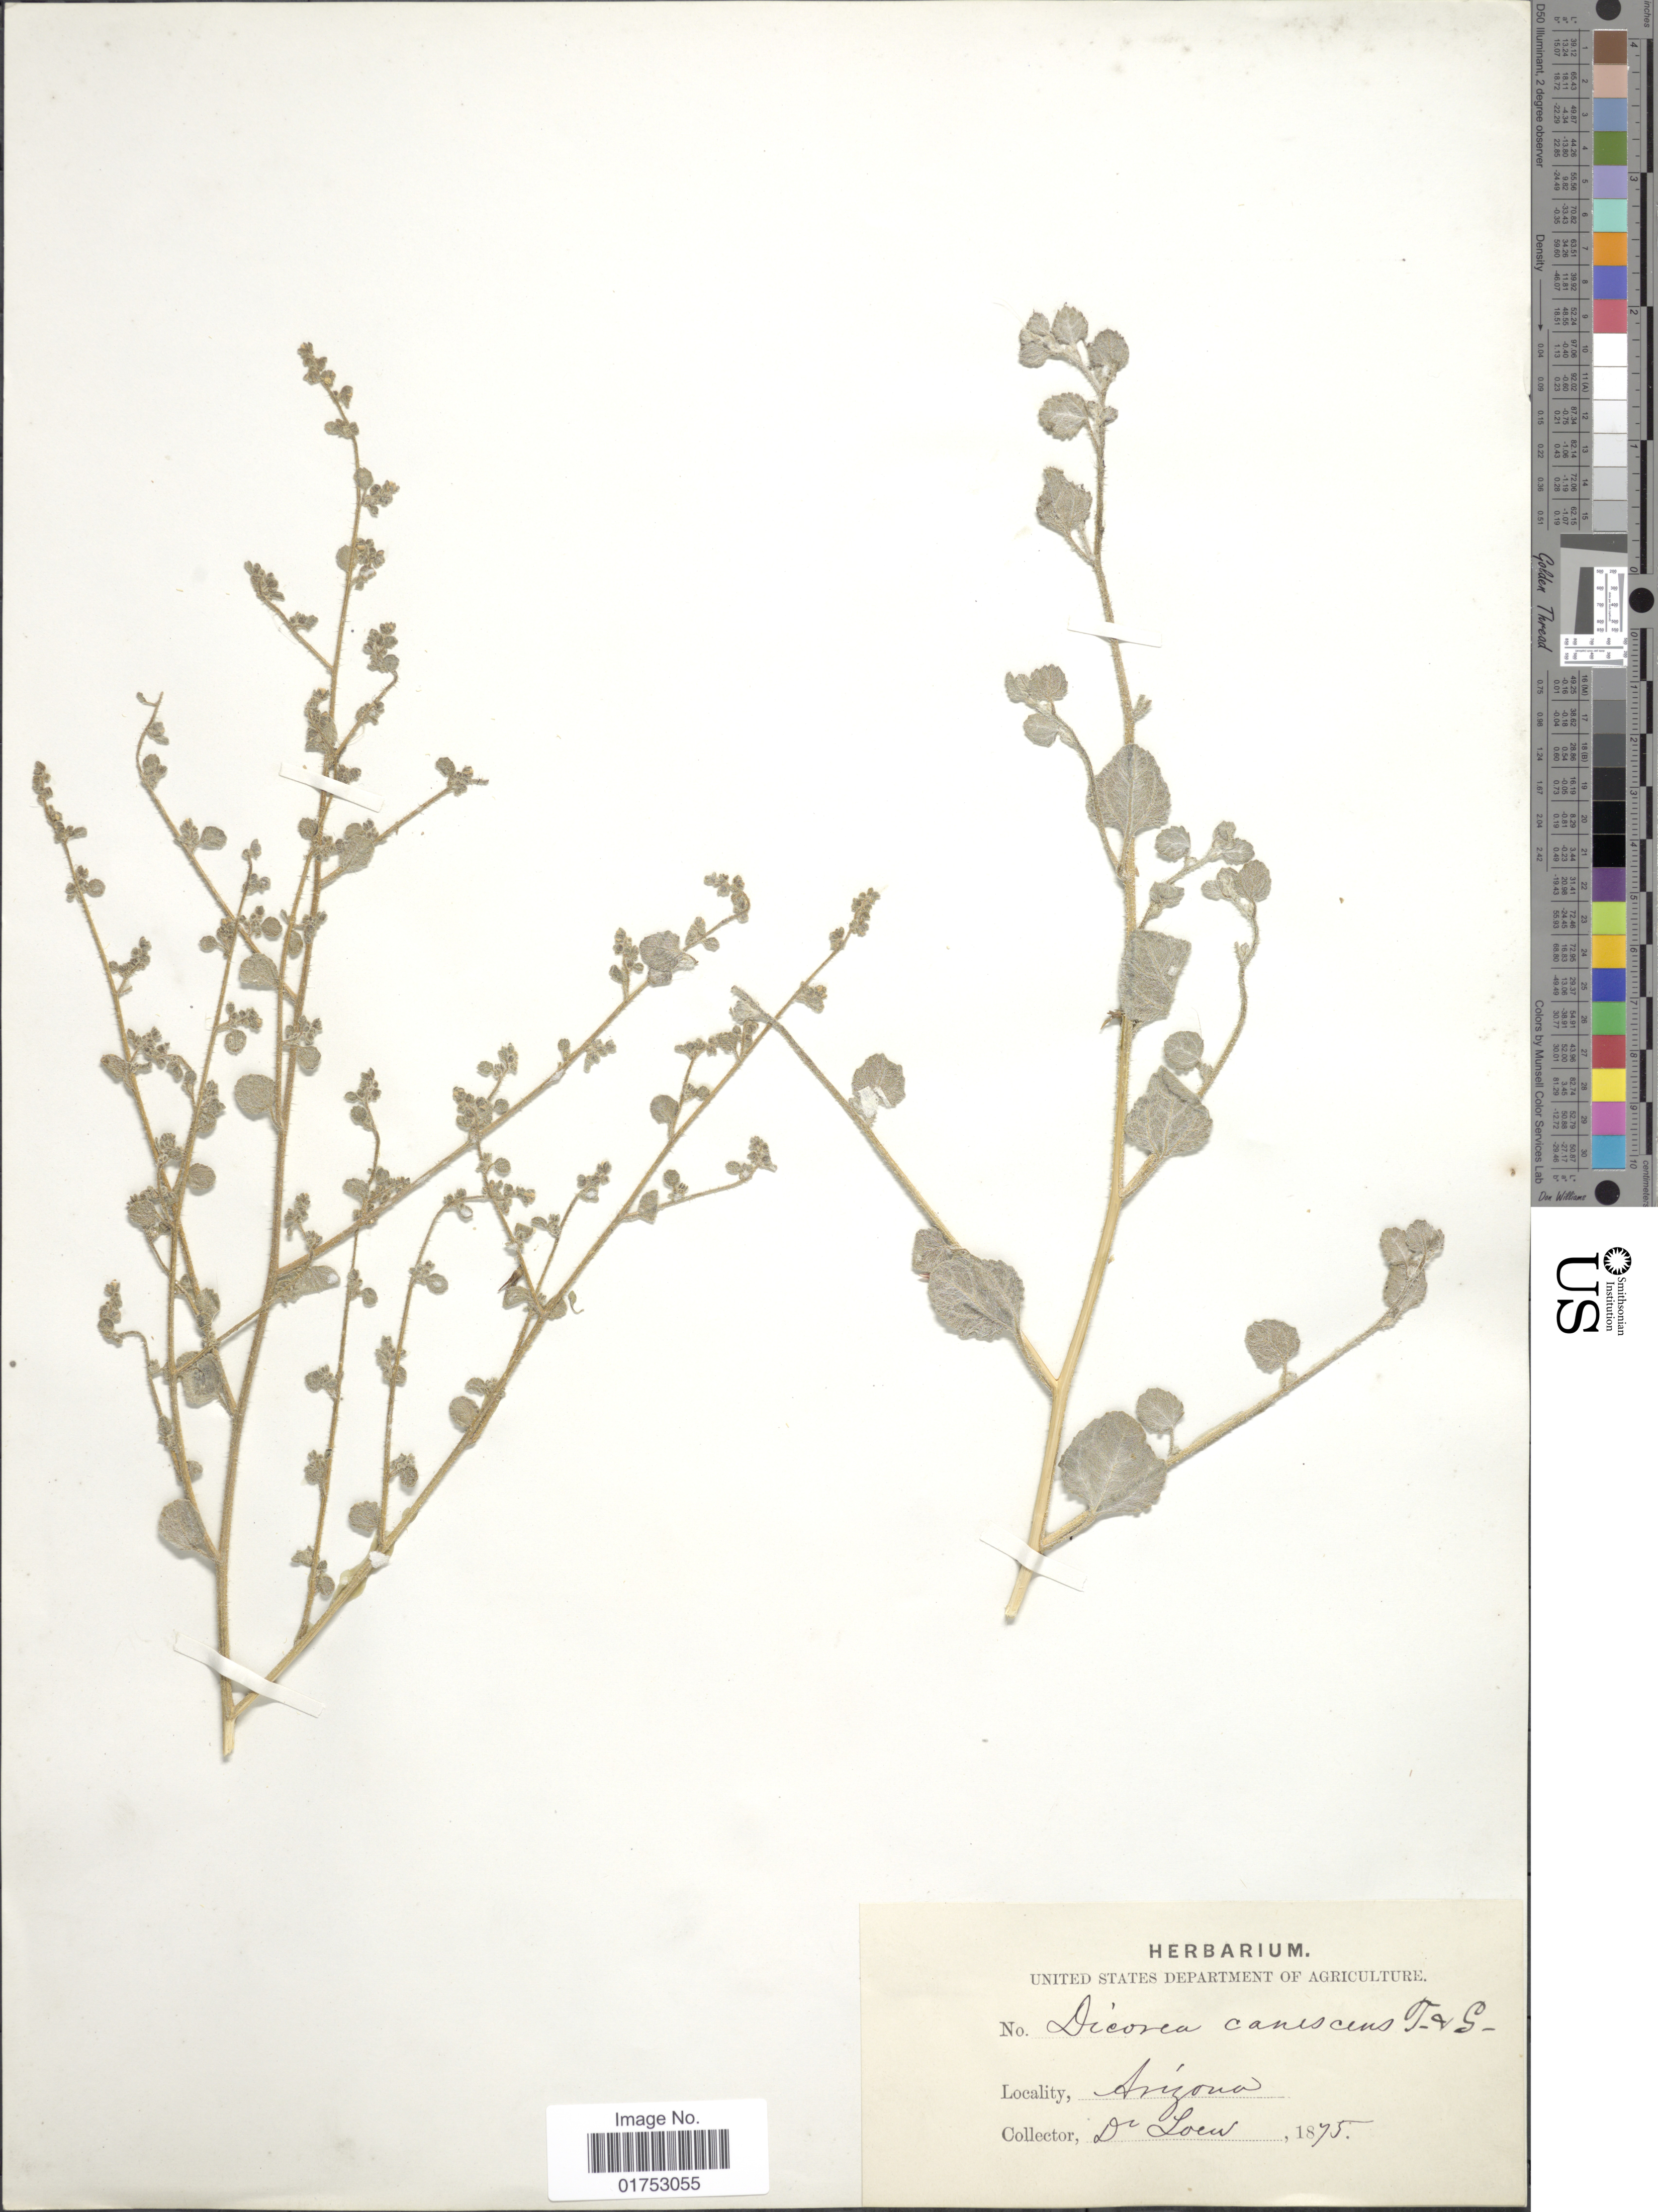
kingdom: Plantae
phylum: Tracheophyta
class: Magnoliopsida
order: Asterales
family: Asteraceae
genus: Dicoria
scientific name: Dicoria canescens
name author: A. Gray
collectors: O. Loew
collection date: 1875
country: United States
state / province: Arizona